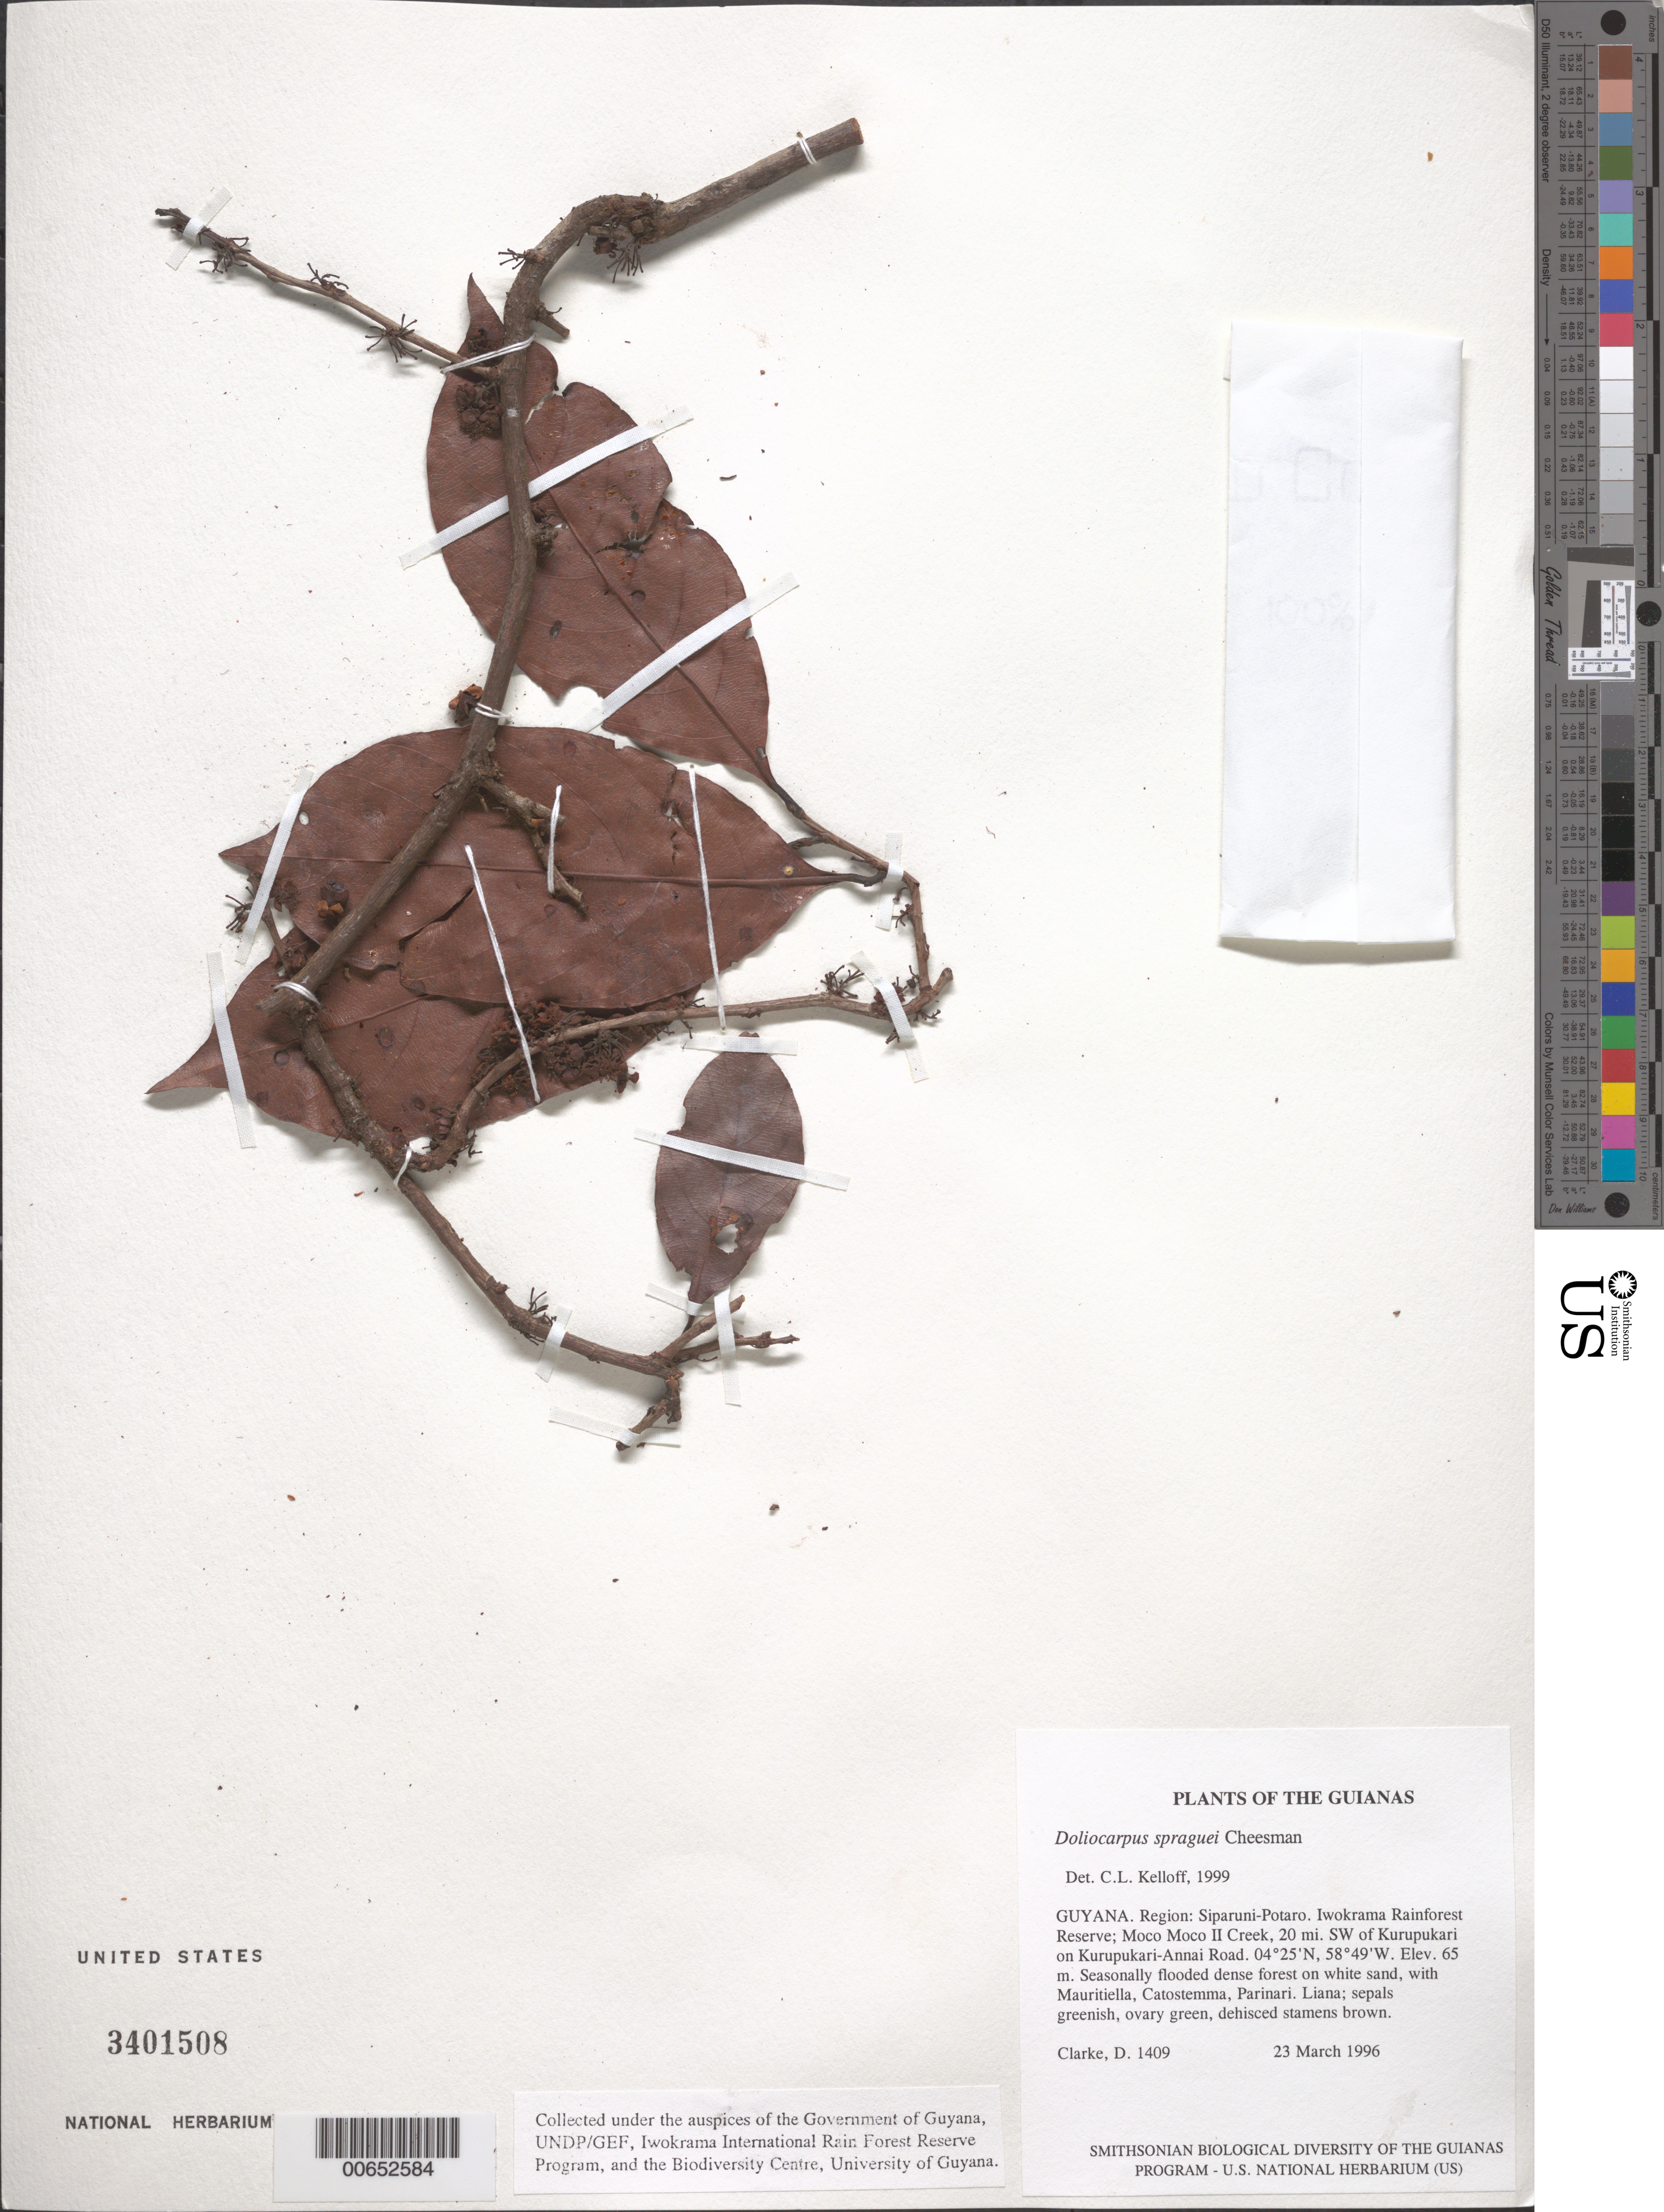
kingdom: Plantae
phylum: Tracheophyta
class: Magnoliopsida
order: Dilleniales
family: Dilleniaceae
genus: Doliocarpus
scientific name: Doliocarpus spraguei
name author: Cheesman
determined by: Kelloff, Carol L., (US), Smithsonian Institution - National Museum of Natural History (UNITED STATES)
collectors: H. D. Clarke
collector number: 1409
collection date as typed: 23 March 1996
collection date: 1996-03-23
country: Guyana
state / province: Potaro-Siparuni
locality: Iwokrama Rainforest Reserve; Moco Moco II Creek, 20 mi. SW of Kurupukari on Kurupukari-Annai Road, 1 km NE of camp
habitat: Seasonally flooded dense forest on white sand, with Mauritiella, Catostemma, Parinari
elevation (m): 65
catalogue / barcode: US 3401508